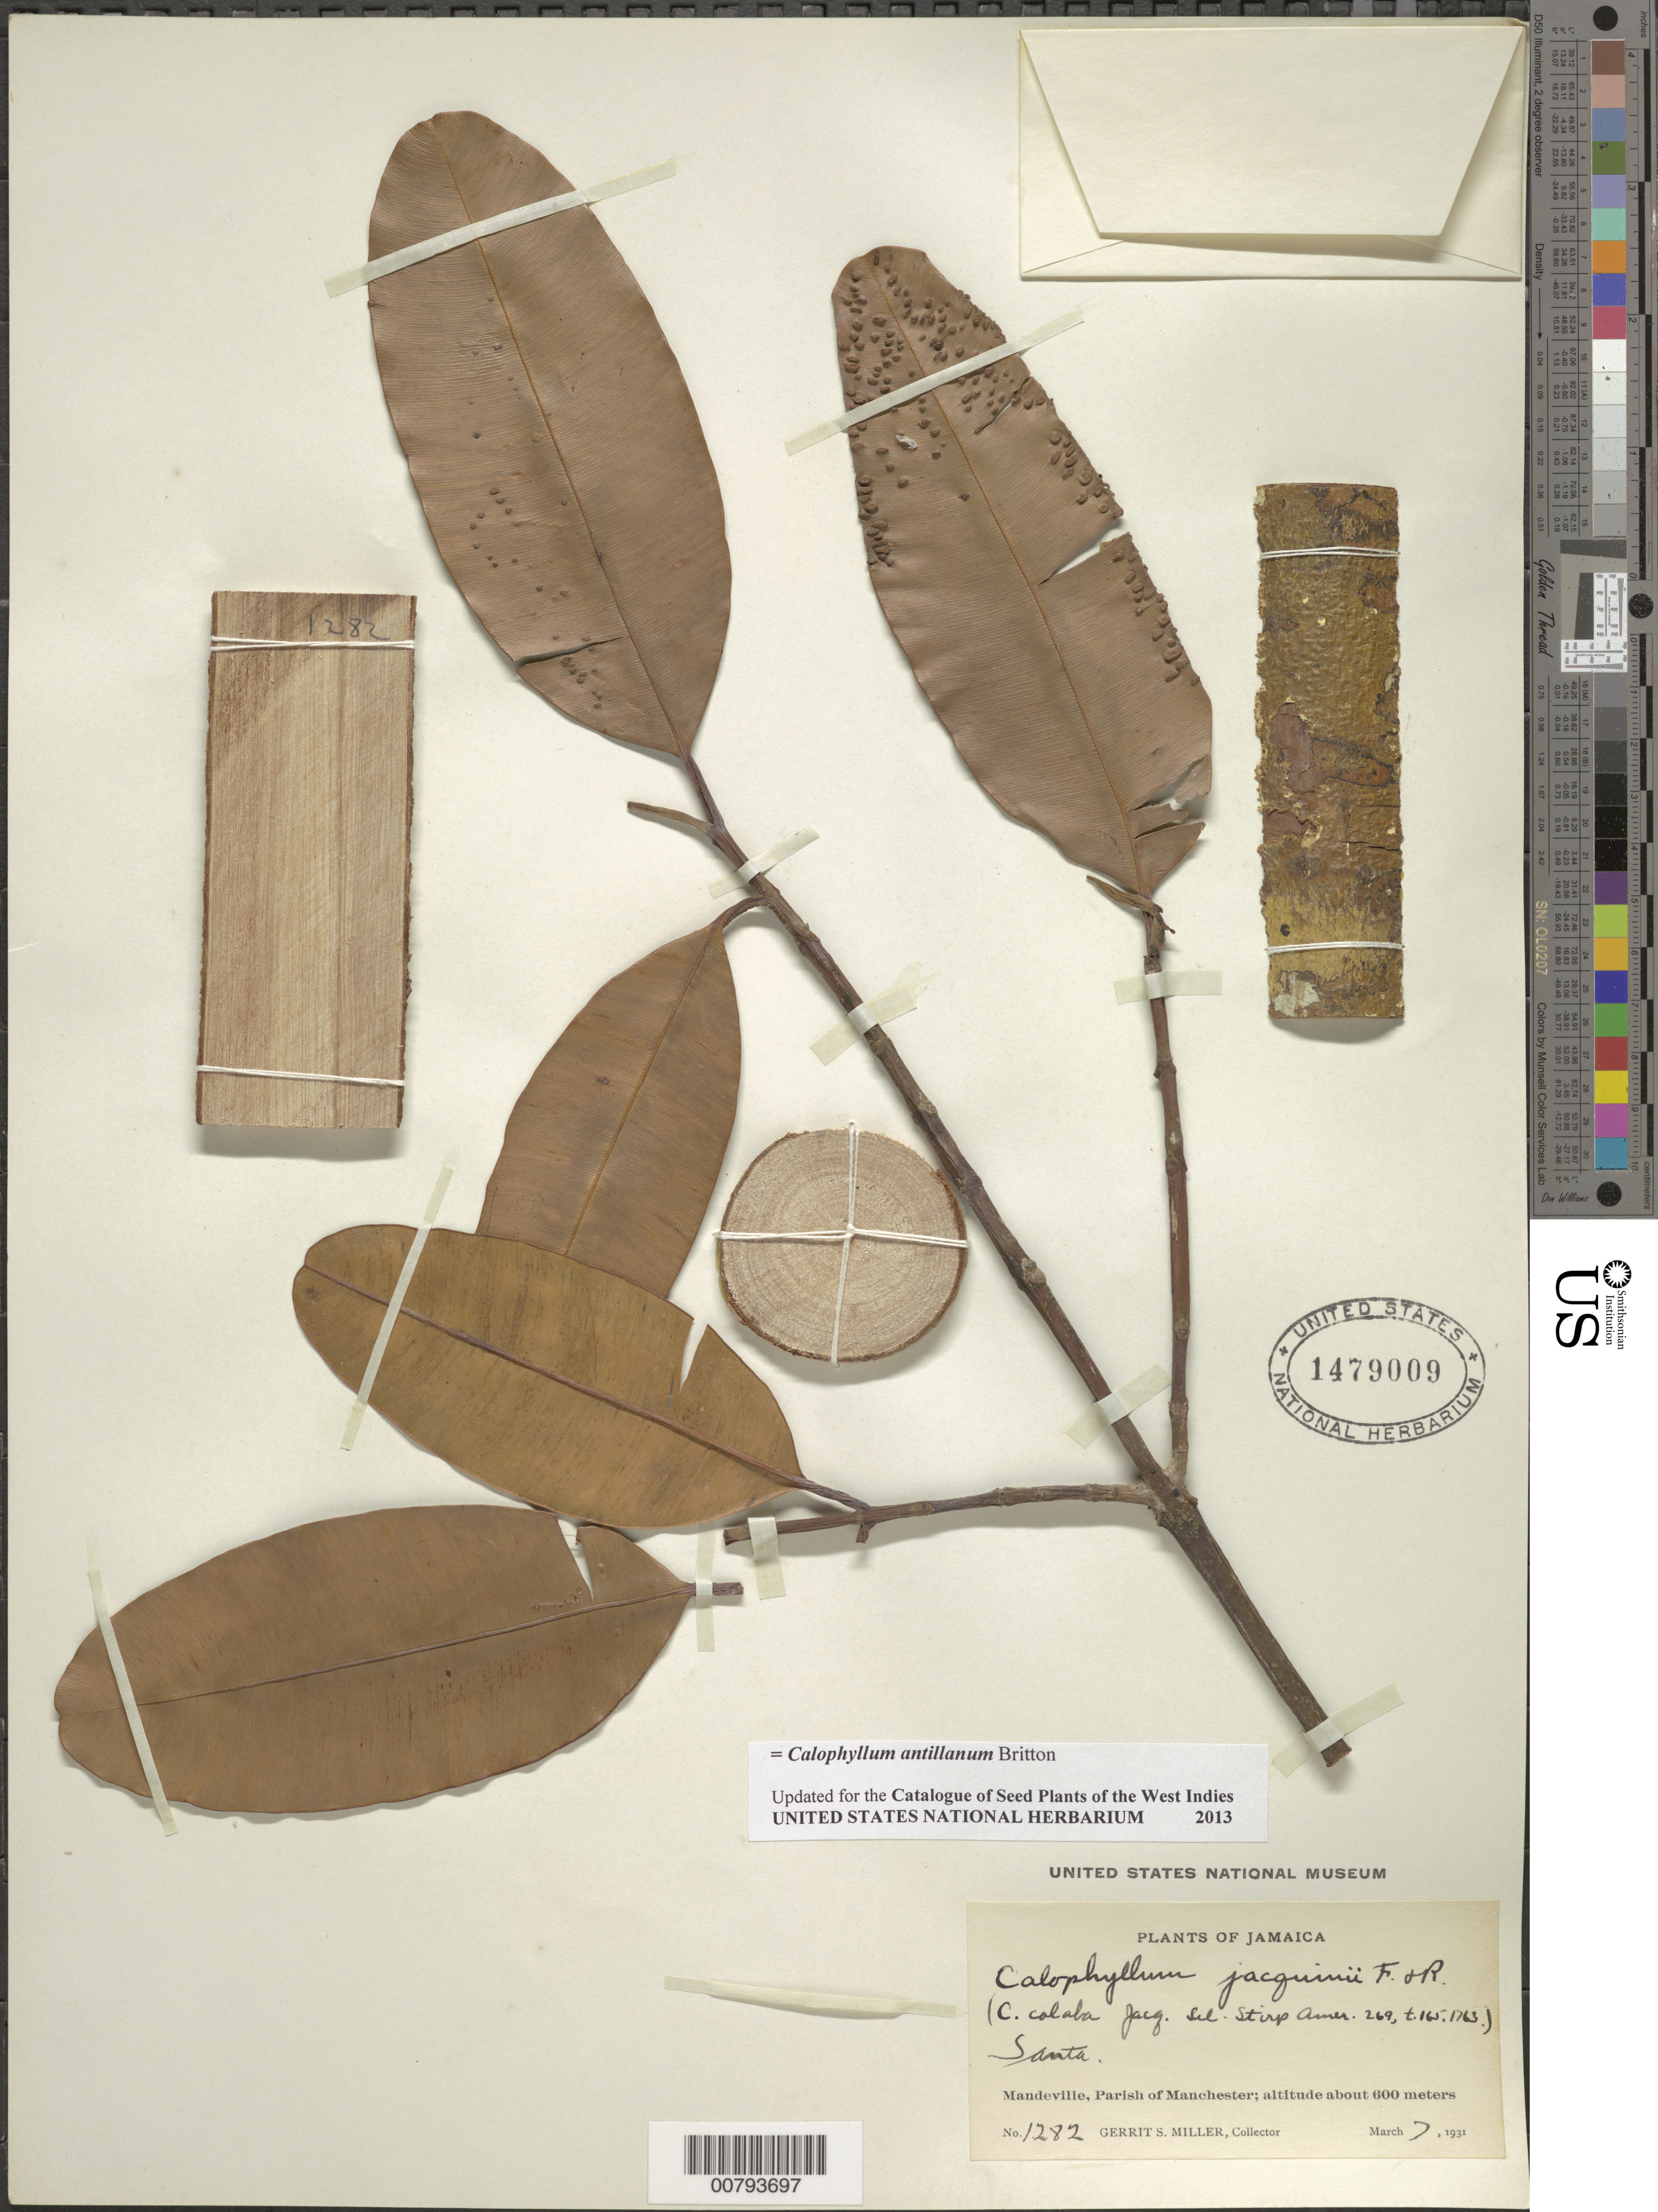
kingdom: Plantae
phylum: Tracheophyta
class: Magnoliopsida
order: Malpighiales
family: Calophyllaceae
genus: Calophyllum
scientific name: Calophyllum antillanum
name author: Britton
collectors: G. S. Miller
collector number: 1282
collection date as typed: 07 Mar 1931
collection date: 1931-03-07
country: Jamaica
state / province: Manchester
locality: Manderville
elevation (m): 600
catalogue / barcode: US 1479009